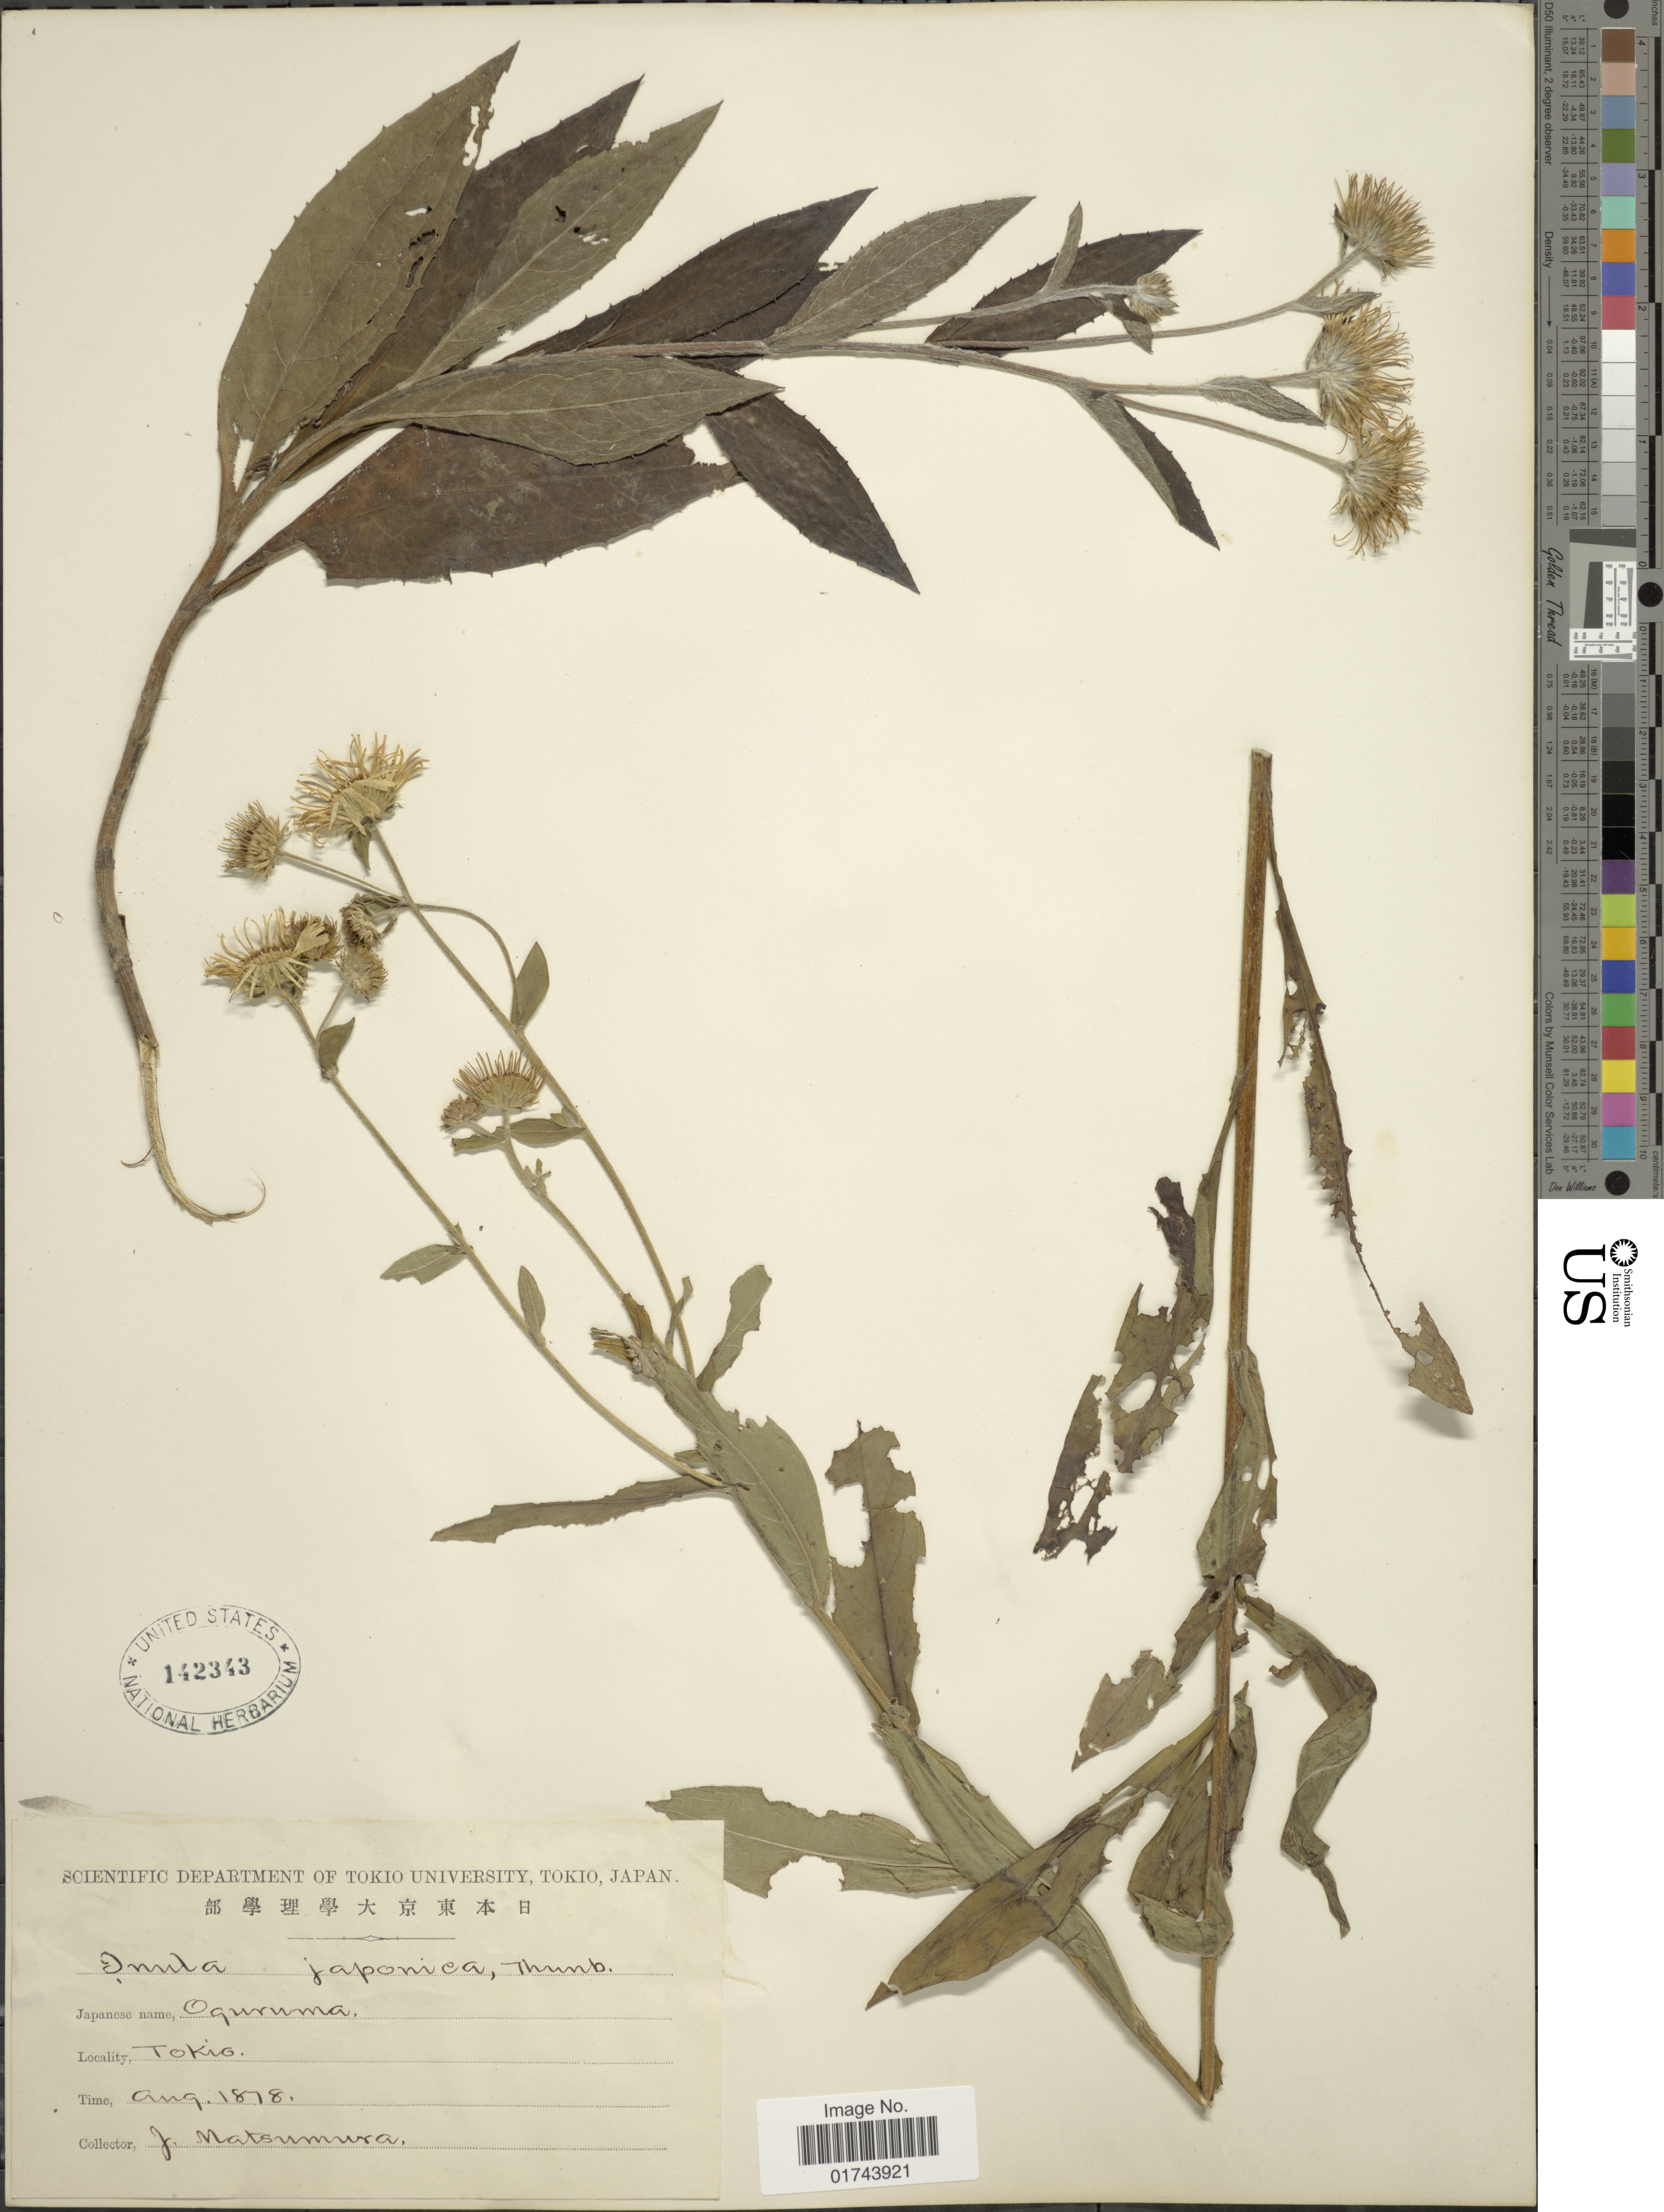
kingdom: Plantae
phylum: Tracheophyta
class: Magnoliopsida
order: Asterales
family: Asteraceae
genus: Inula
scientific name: Inula britannica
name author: L.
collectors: J. Natsumura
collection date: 1878-08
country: Japan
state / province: Tokyo, Federal City of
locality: Tokio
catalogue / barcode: US 142343